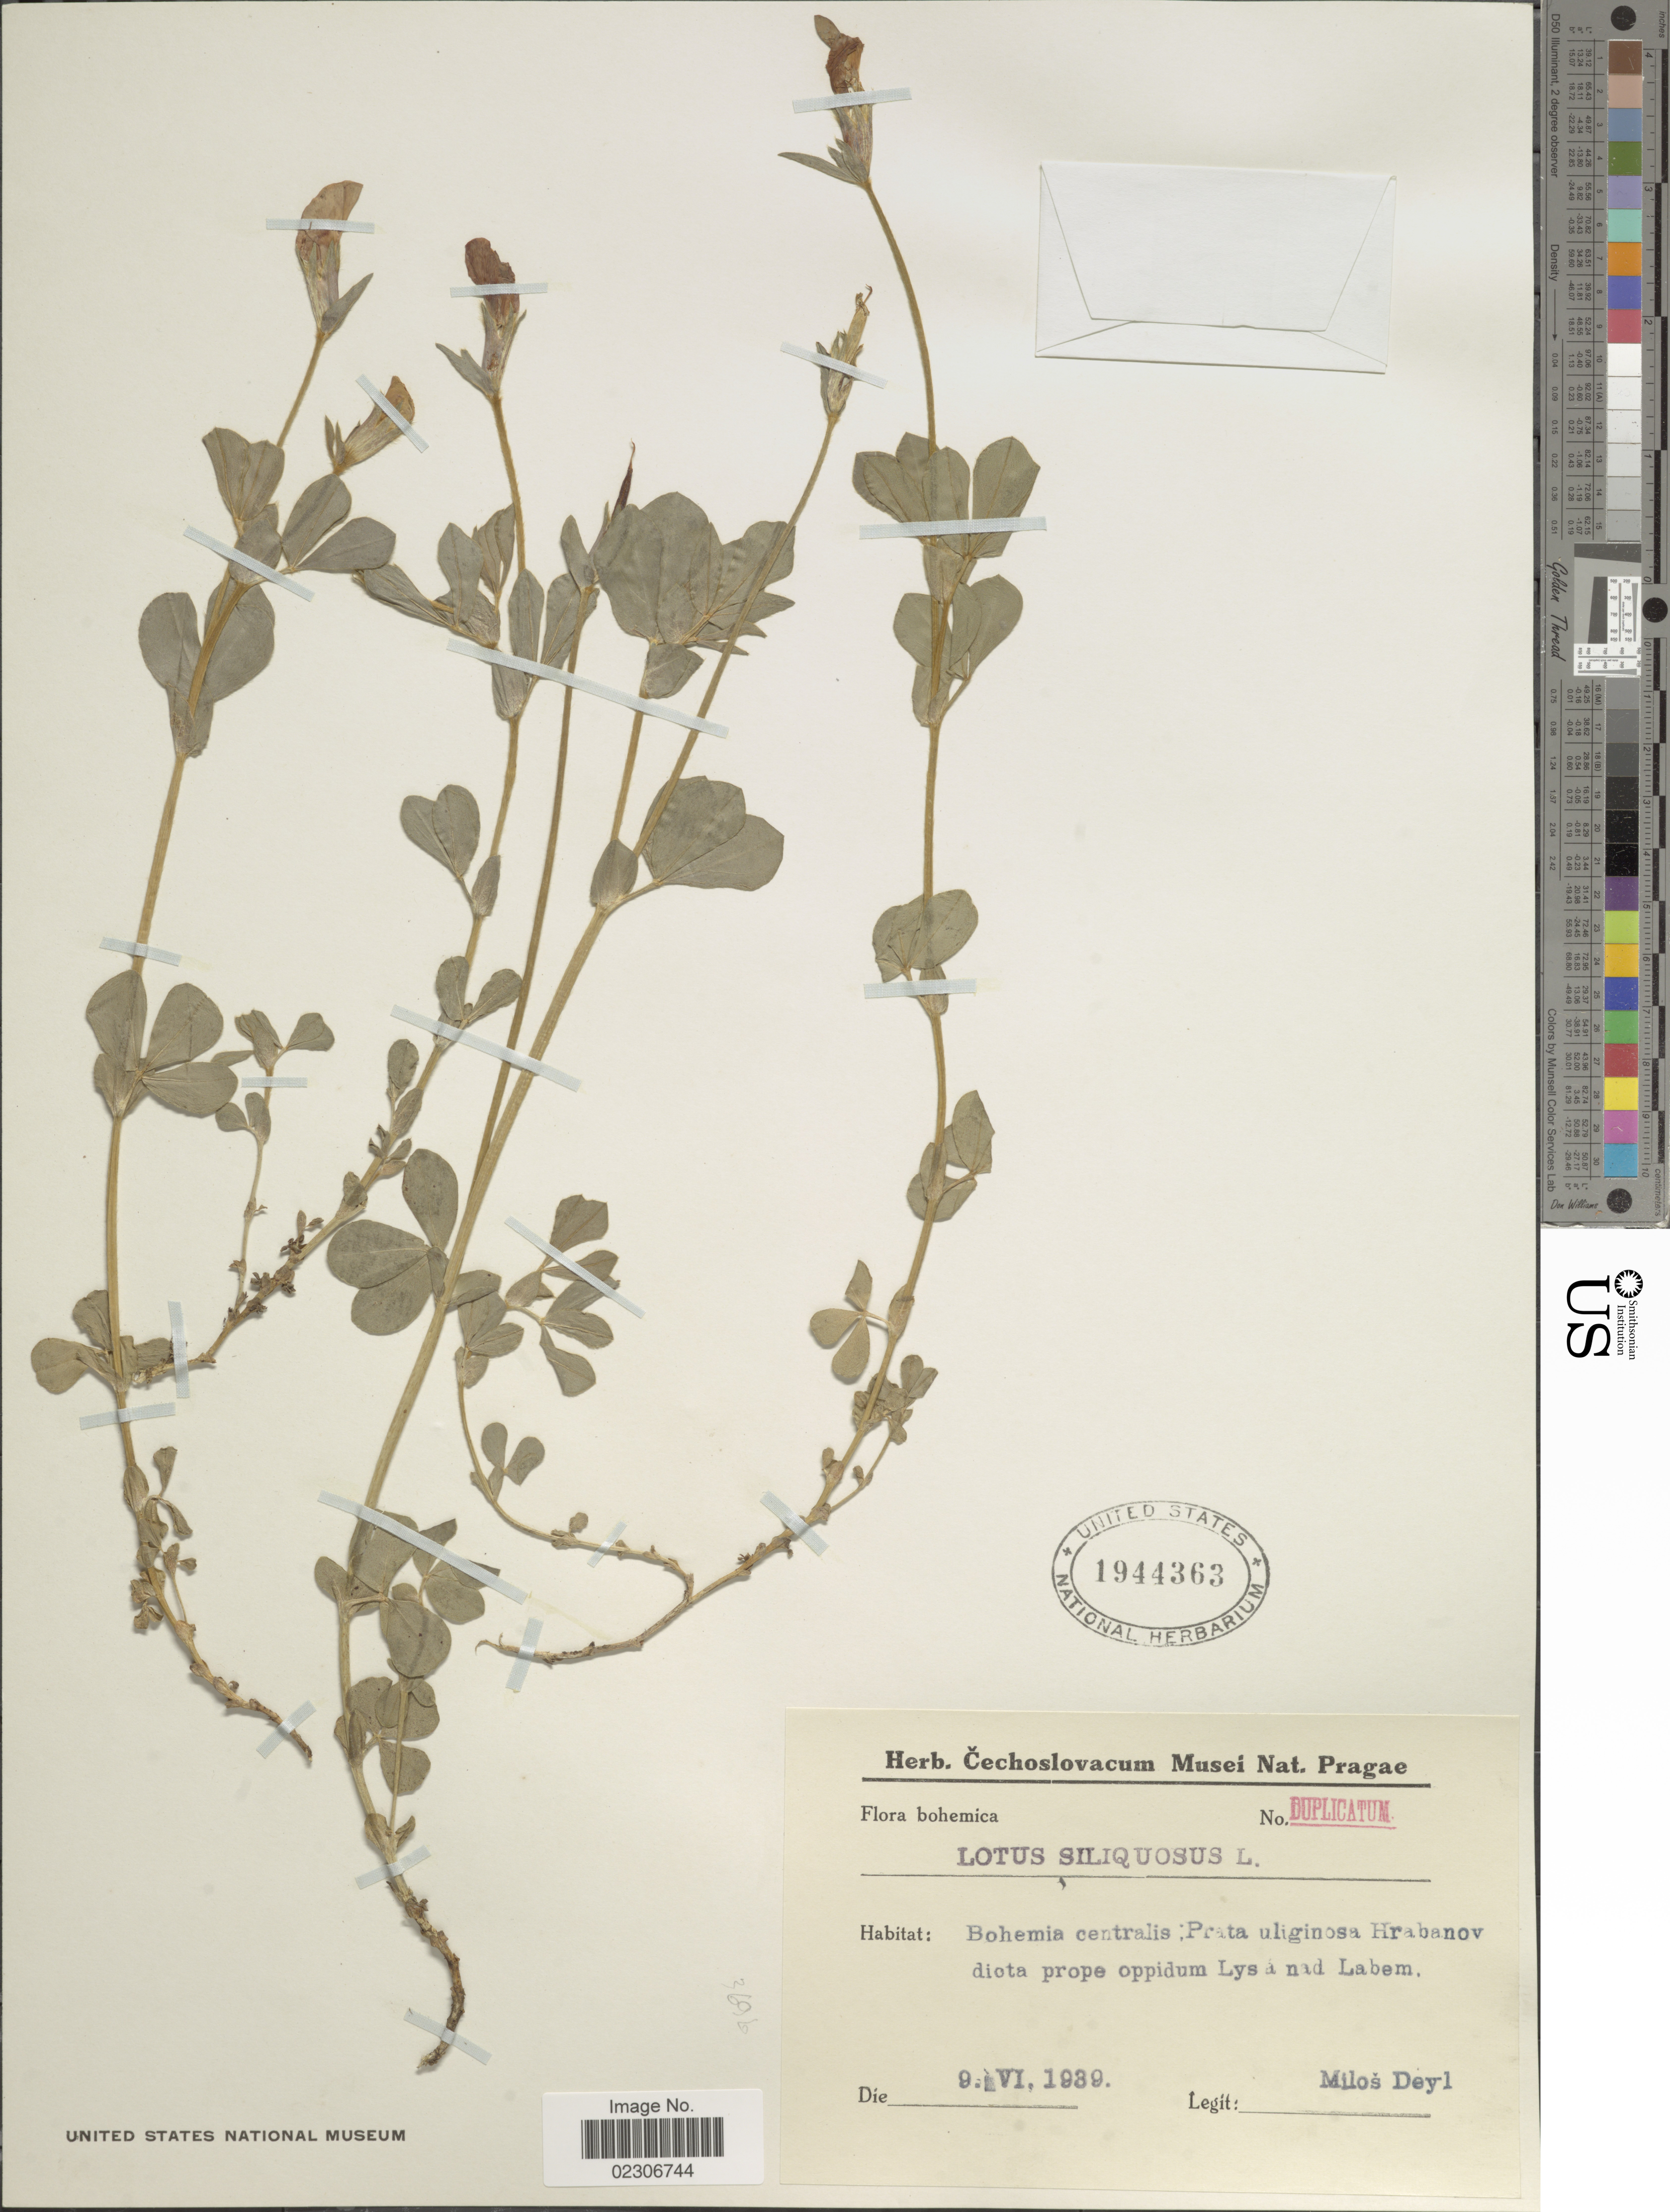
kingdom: Plantae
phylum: Tracheophyta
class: Magnoliopsida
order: Fabales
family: Fabaceae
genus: Lotus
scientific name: Lotus siliquosus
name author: L.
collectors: M. Deyl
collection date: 1939-06-09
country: Czechia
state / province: Central Bohemian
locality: Bohemia centralis Prata uliginosa Hrabanov diota prope oppidum Lysa ad Labem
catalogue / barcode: US 1944363